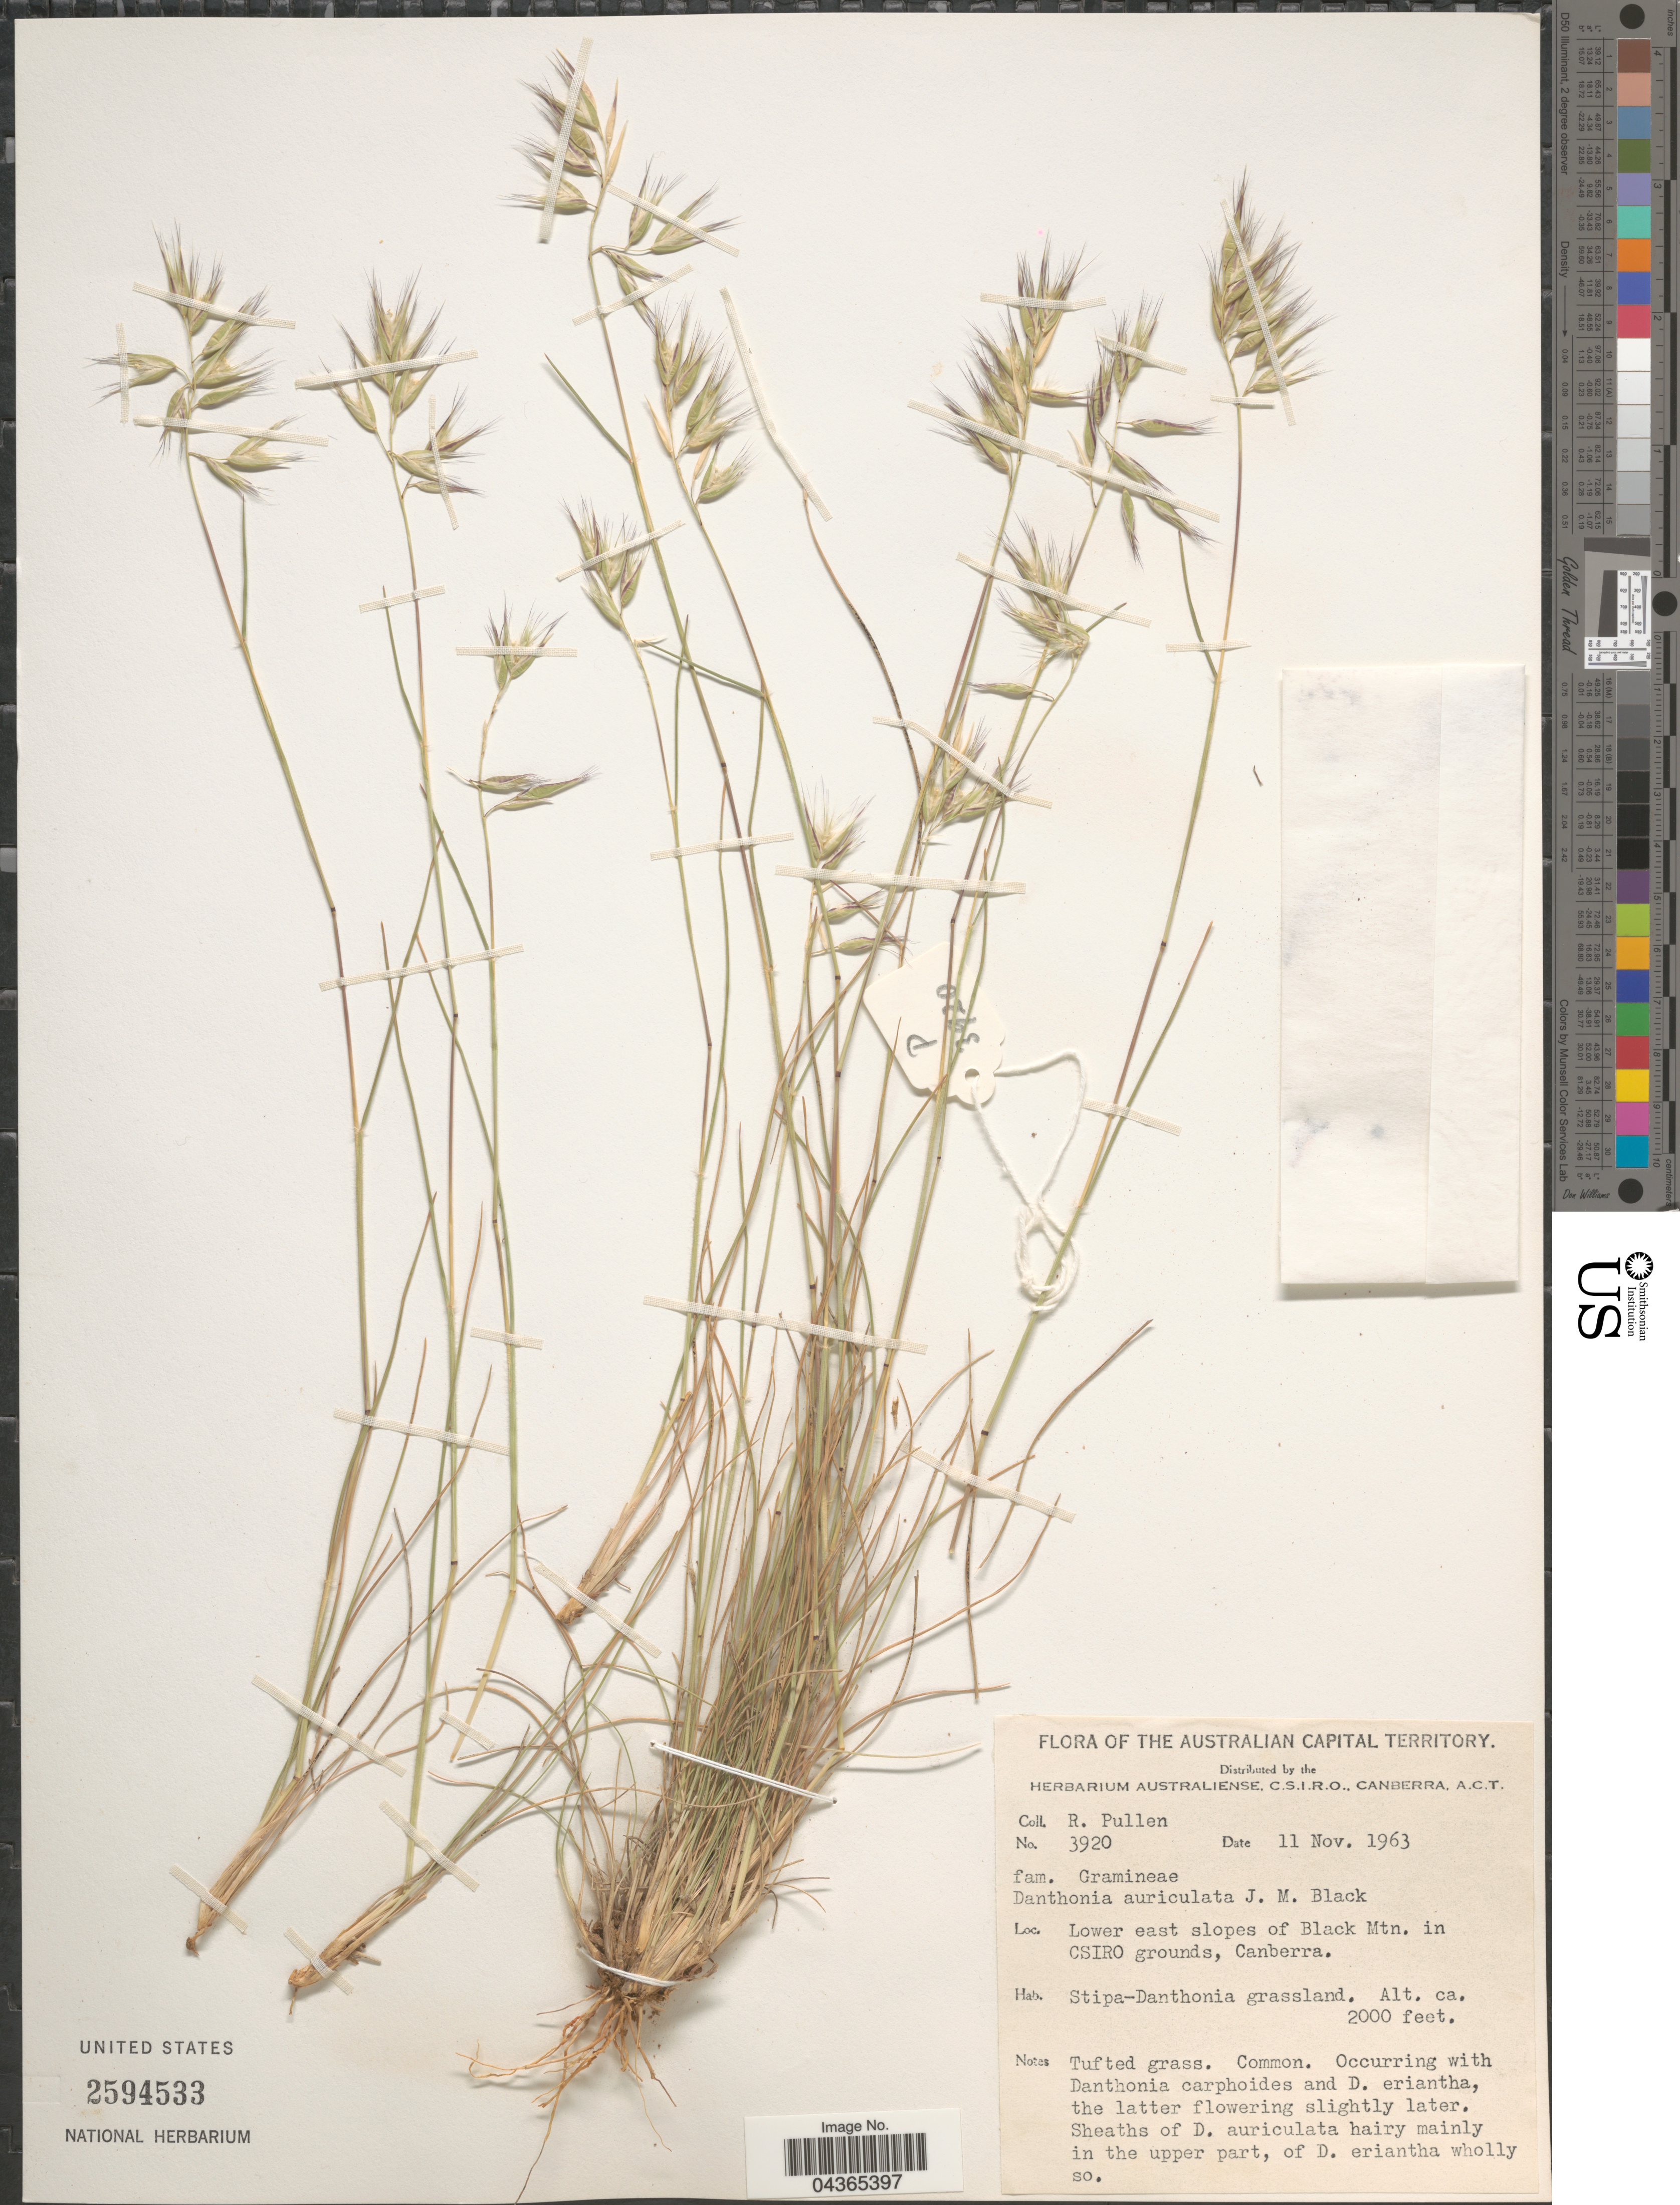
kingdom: Plantae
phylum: Tracheophyta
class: Liliopsida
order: Poales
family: Poaceae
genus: Rytidosperma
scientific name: Rytidosperma auriculatum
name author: (J.M. Black) Connor & Edgar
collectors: R. Pullen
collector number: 3920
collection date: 1963-11-11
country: Australia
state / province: Australian Capital Territory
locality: Australian Capital Territory. Lower east slopes of Black Mtn. in CSIRO grounds, Canberra.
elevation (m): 610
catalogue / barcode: US 2594533